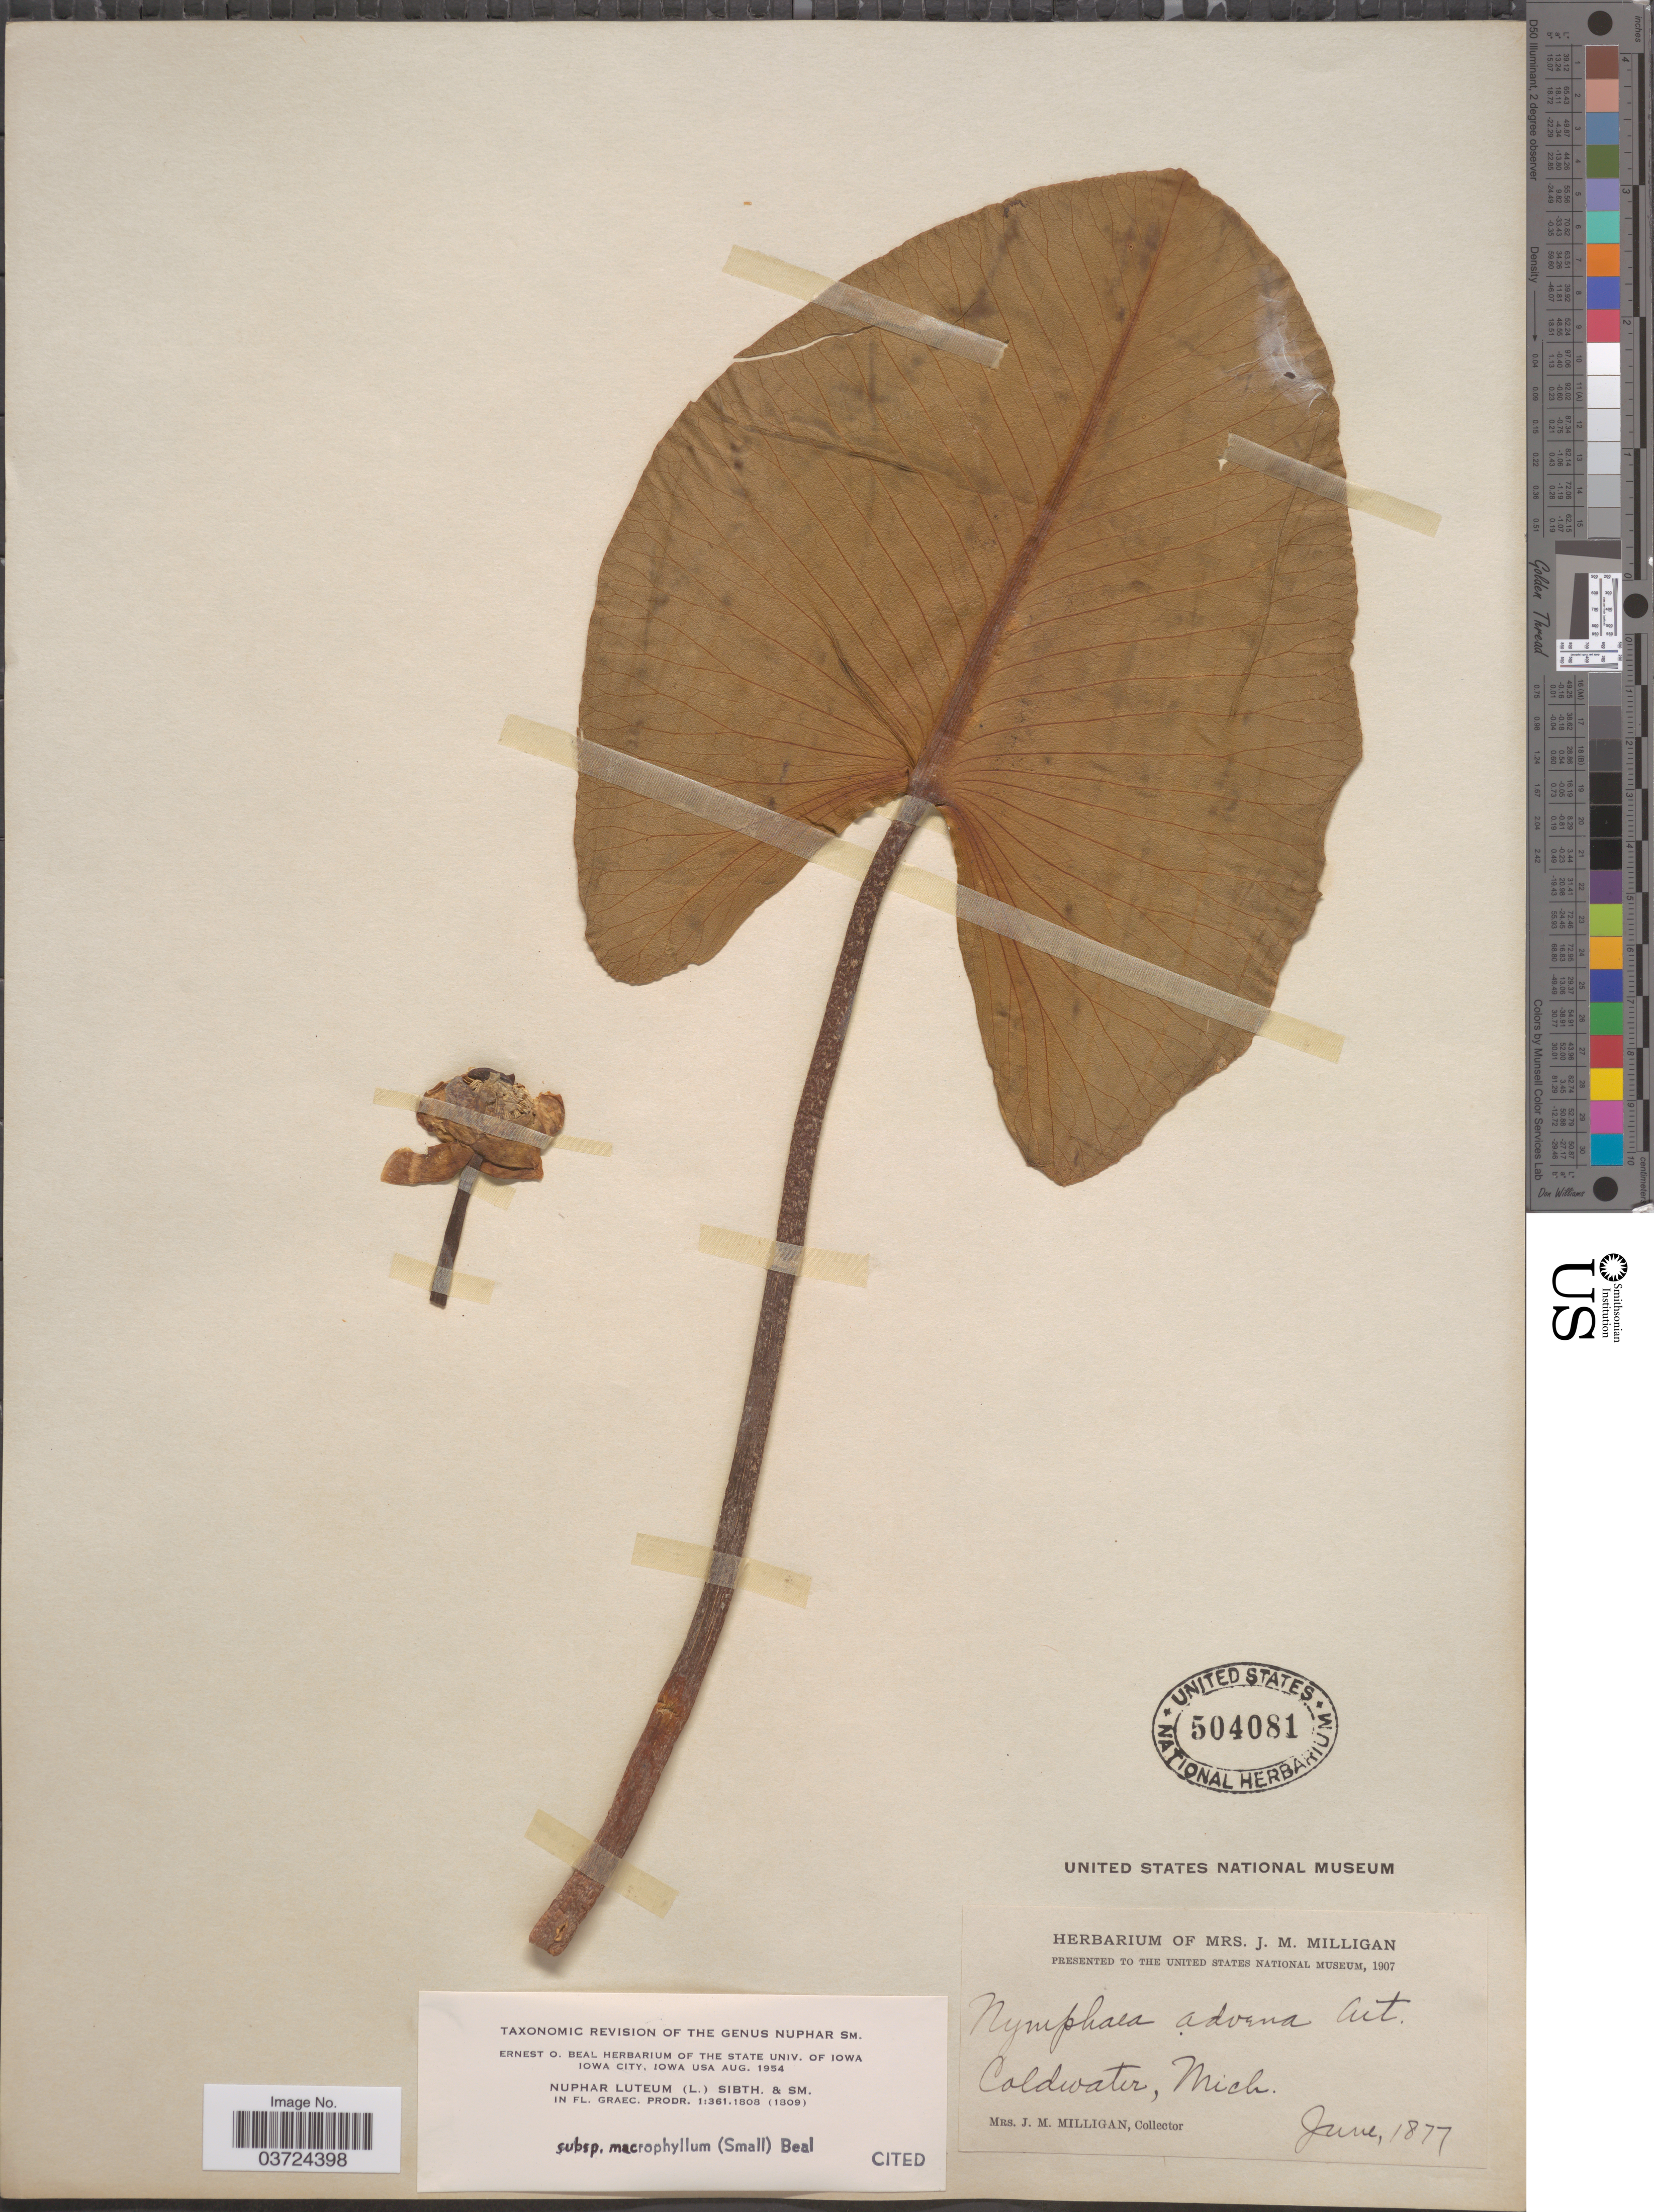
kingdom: Plantae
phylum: Tracheophyta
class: Magnoliopsida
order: Nymphaeales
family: Nymphaeaceae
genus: Nuphar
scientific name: Nuphar advena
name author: (Aiton) W.T. Aiton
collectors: J. Milligan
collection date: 1877-06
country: United States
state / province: Michigan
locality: Coldwater.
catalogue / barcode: US 504081